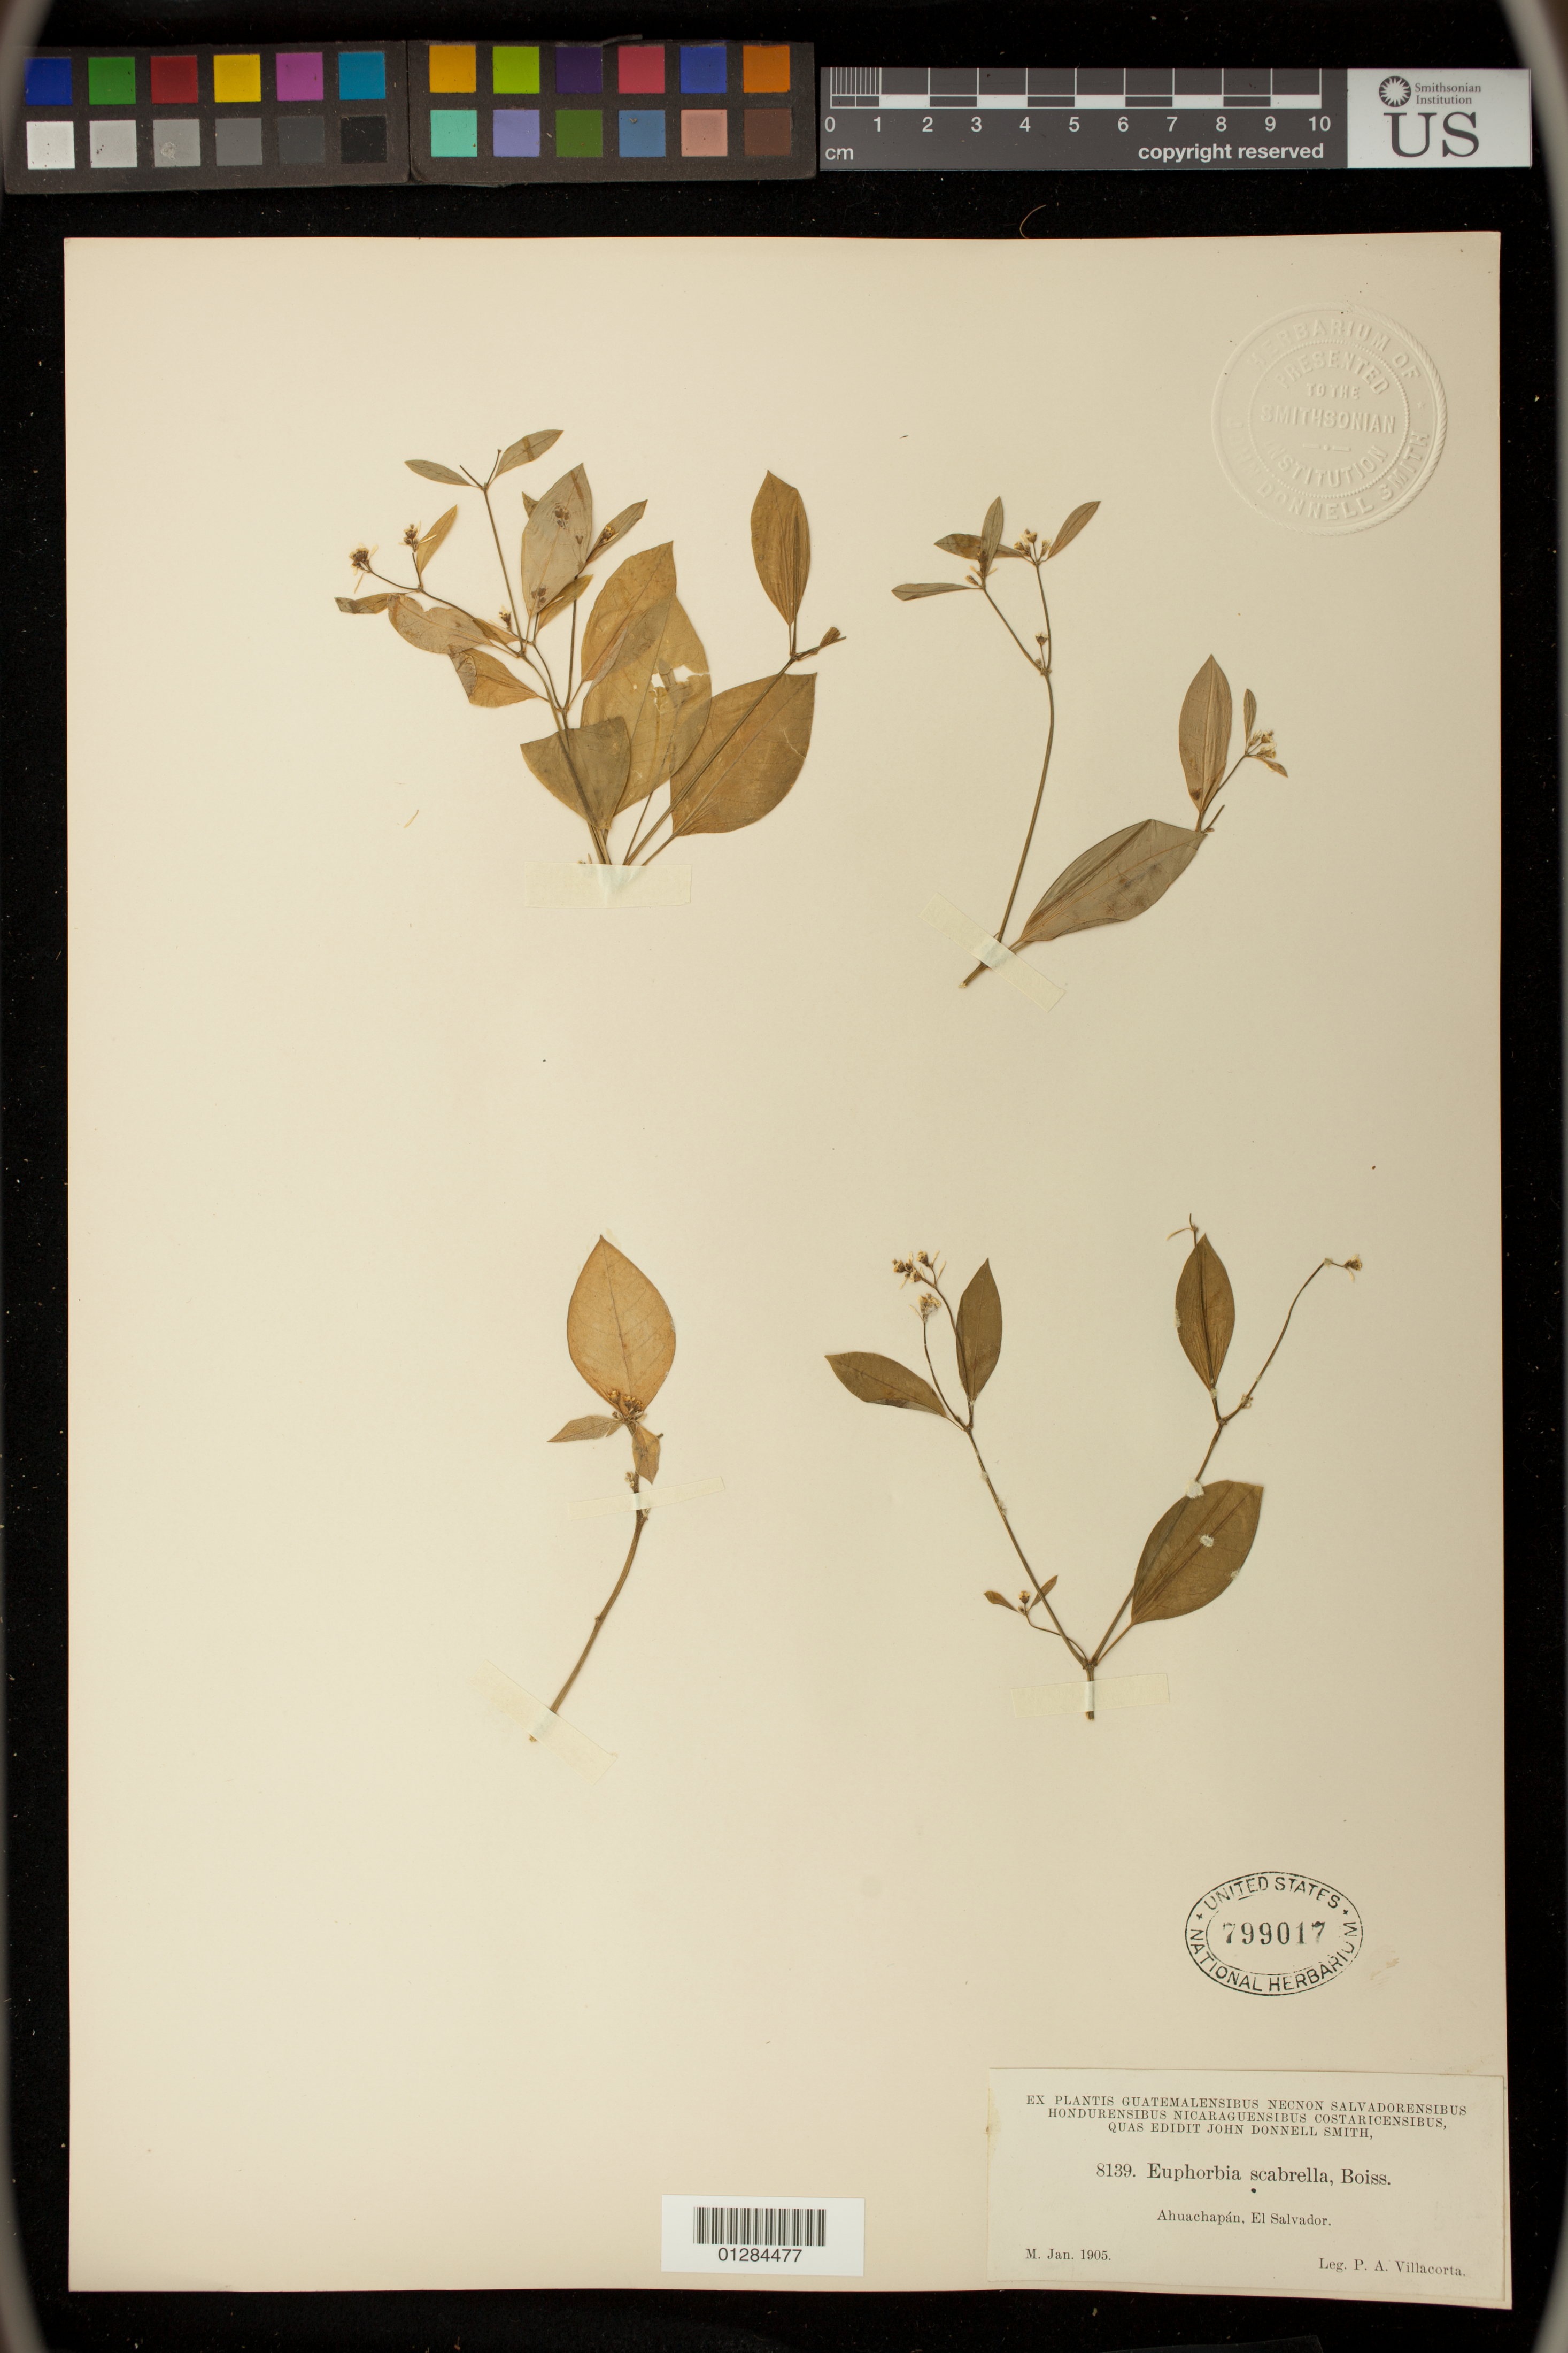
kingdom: Plantae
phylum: Tracheophyta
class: Magnoliopsida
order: Malpighiales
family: Euphorbiaceae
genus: Euphorbia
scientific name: Euphorbia triphylla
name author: (Klotzsch & Garcke) Oudejans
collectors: P. Villacorta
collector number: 8139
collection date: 1905-01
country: El Salvador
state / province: Ahuachapan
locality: Ahuachapan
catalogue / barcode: US 799017